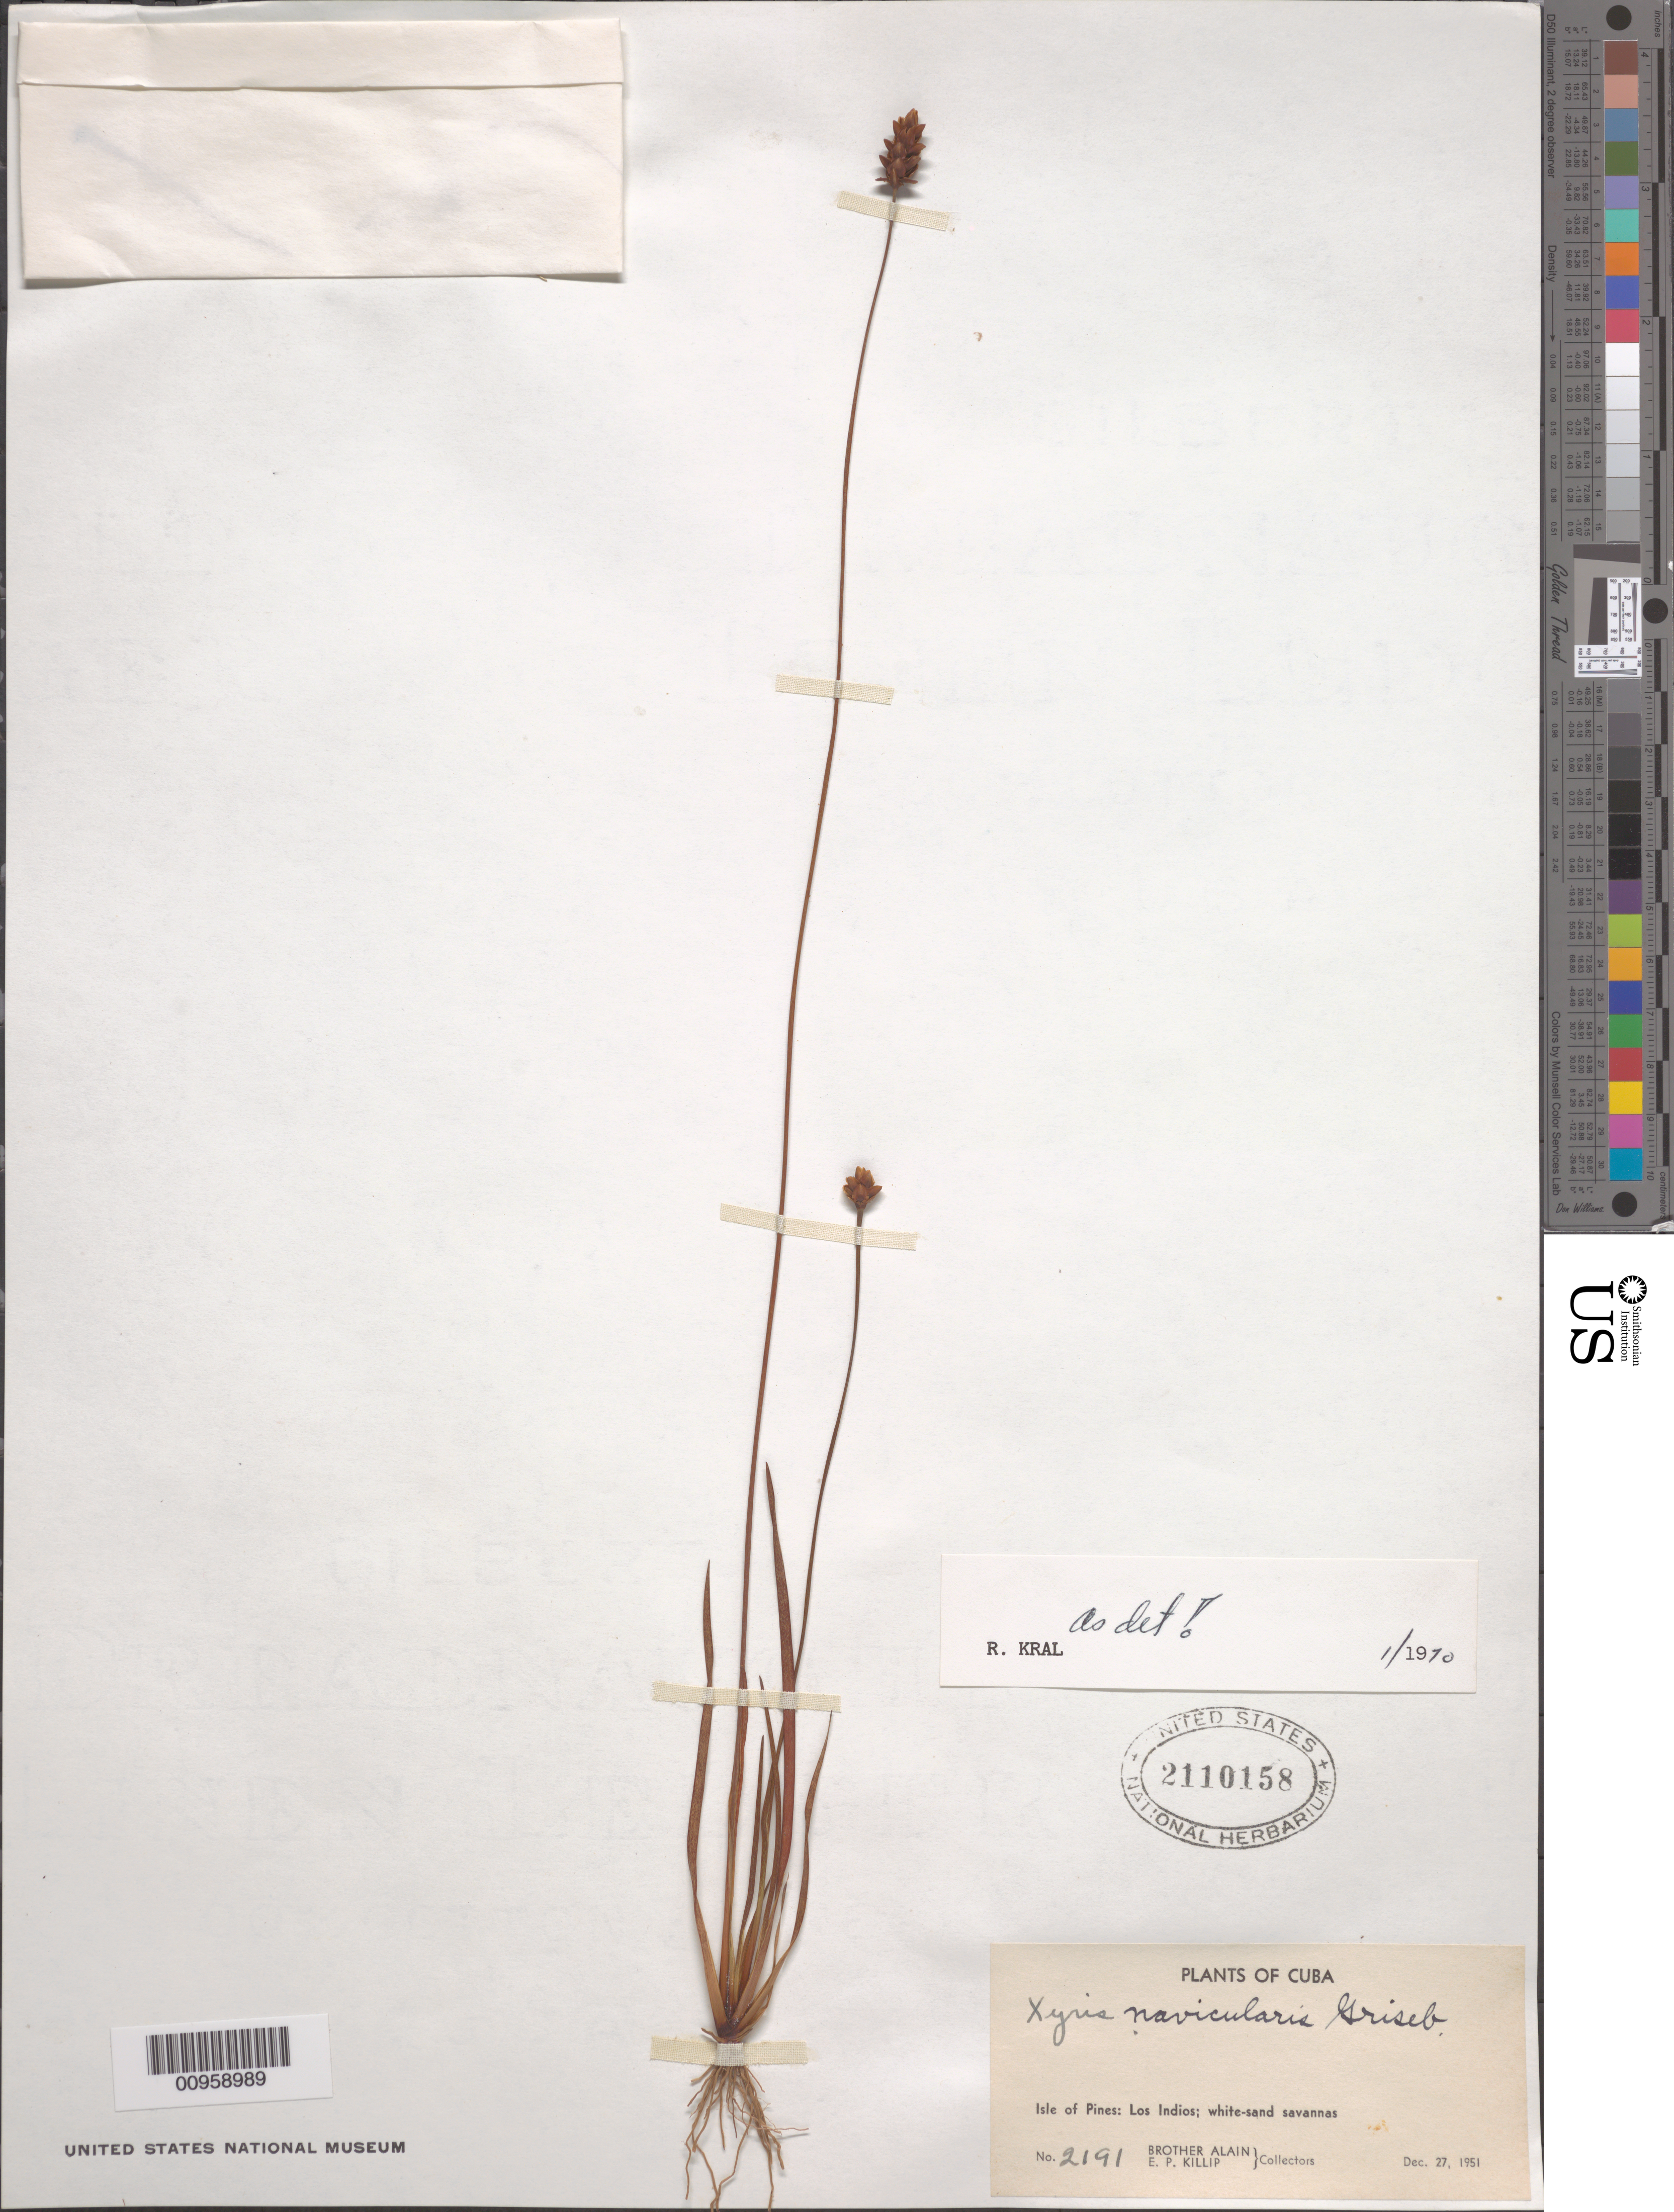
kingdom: Plantae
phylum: Tracheophyta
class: Liliopsida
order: Poales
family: Xyridaceae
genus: Xyris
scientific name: Xyris navicularis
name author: Griseb.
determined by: Kral, Robert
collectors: A. H. Liogier & E. P. Killip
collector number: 2191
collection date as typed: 27 Dec 1951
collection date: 1951-12-27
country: Cuba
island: Isla de la Juventud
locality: Los Indios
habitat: White-sand savannes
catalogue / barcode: US 2110158